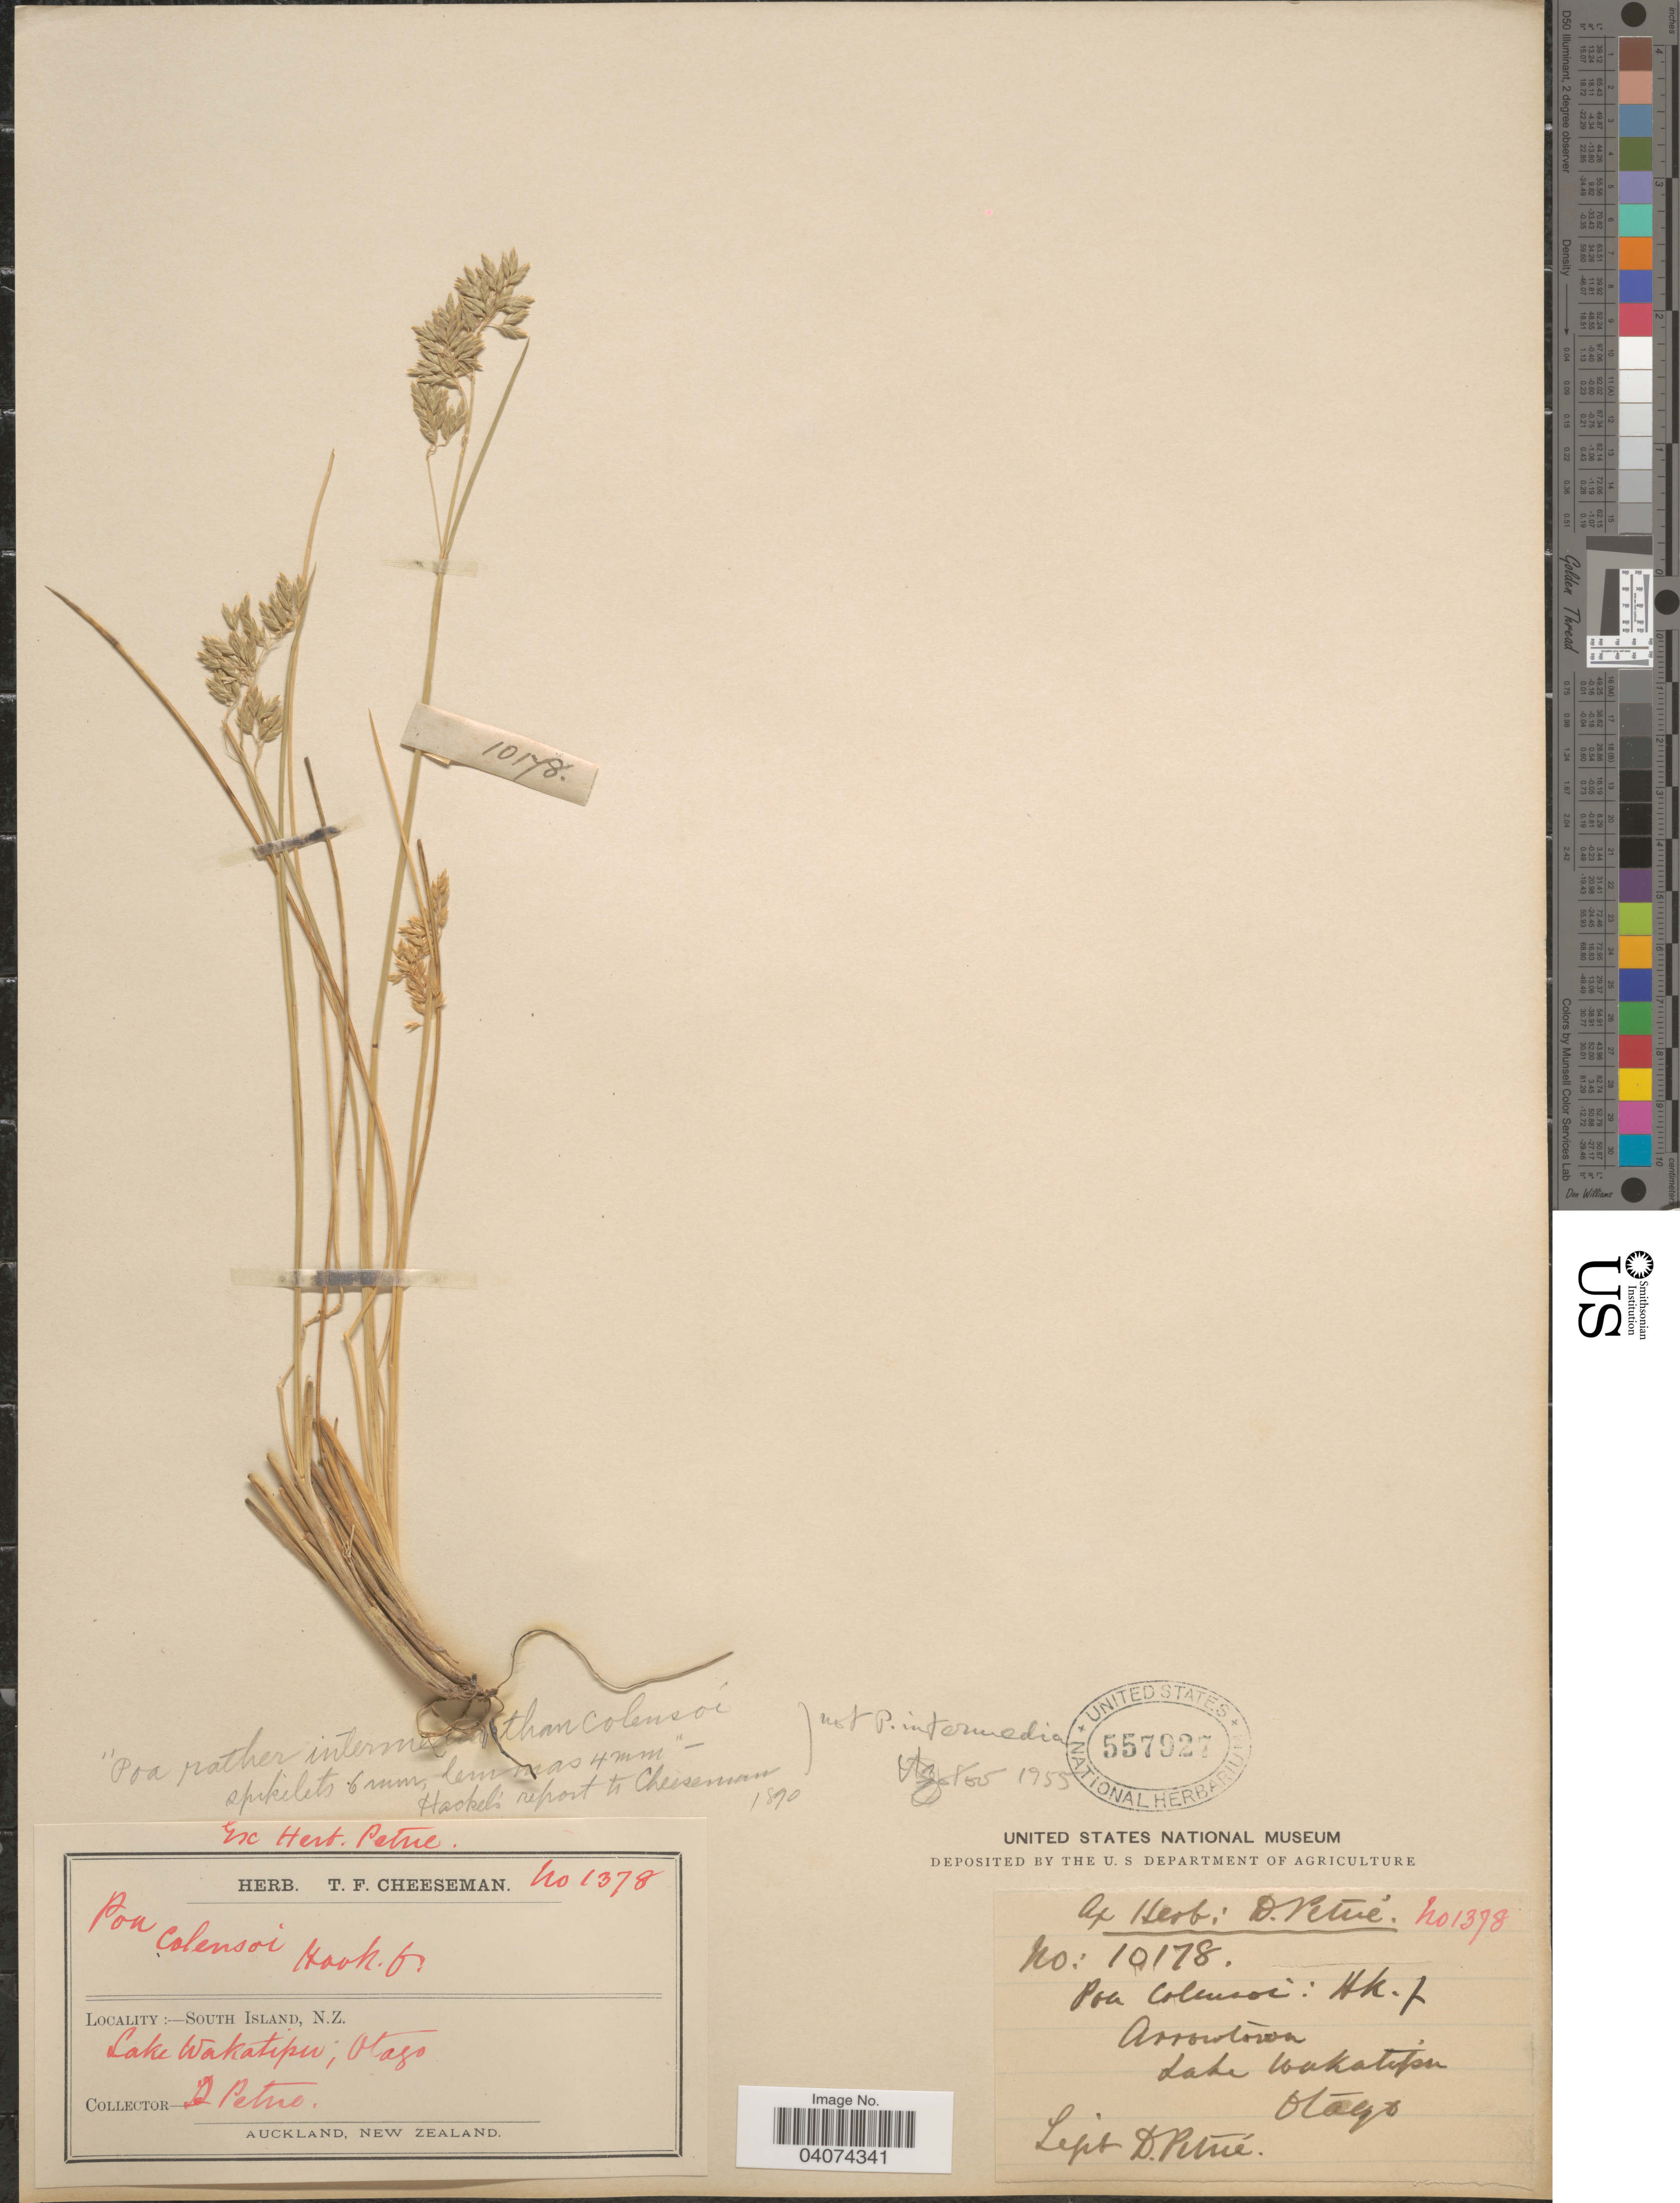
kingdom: Plantae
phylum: Tracheophyta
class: Liliopsida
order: Poales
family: Poaceae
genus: Poa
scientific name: Poa colensoi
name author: Hook. f.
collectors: D. Petrie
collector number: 1378/10178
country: New Zealand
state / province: Otago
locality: South Island. Arrowtown. Lake Wakatipu.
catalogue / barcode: US 557927